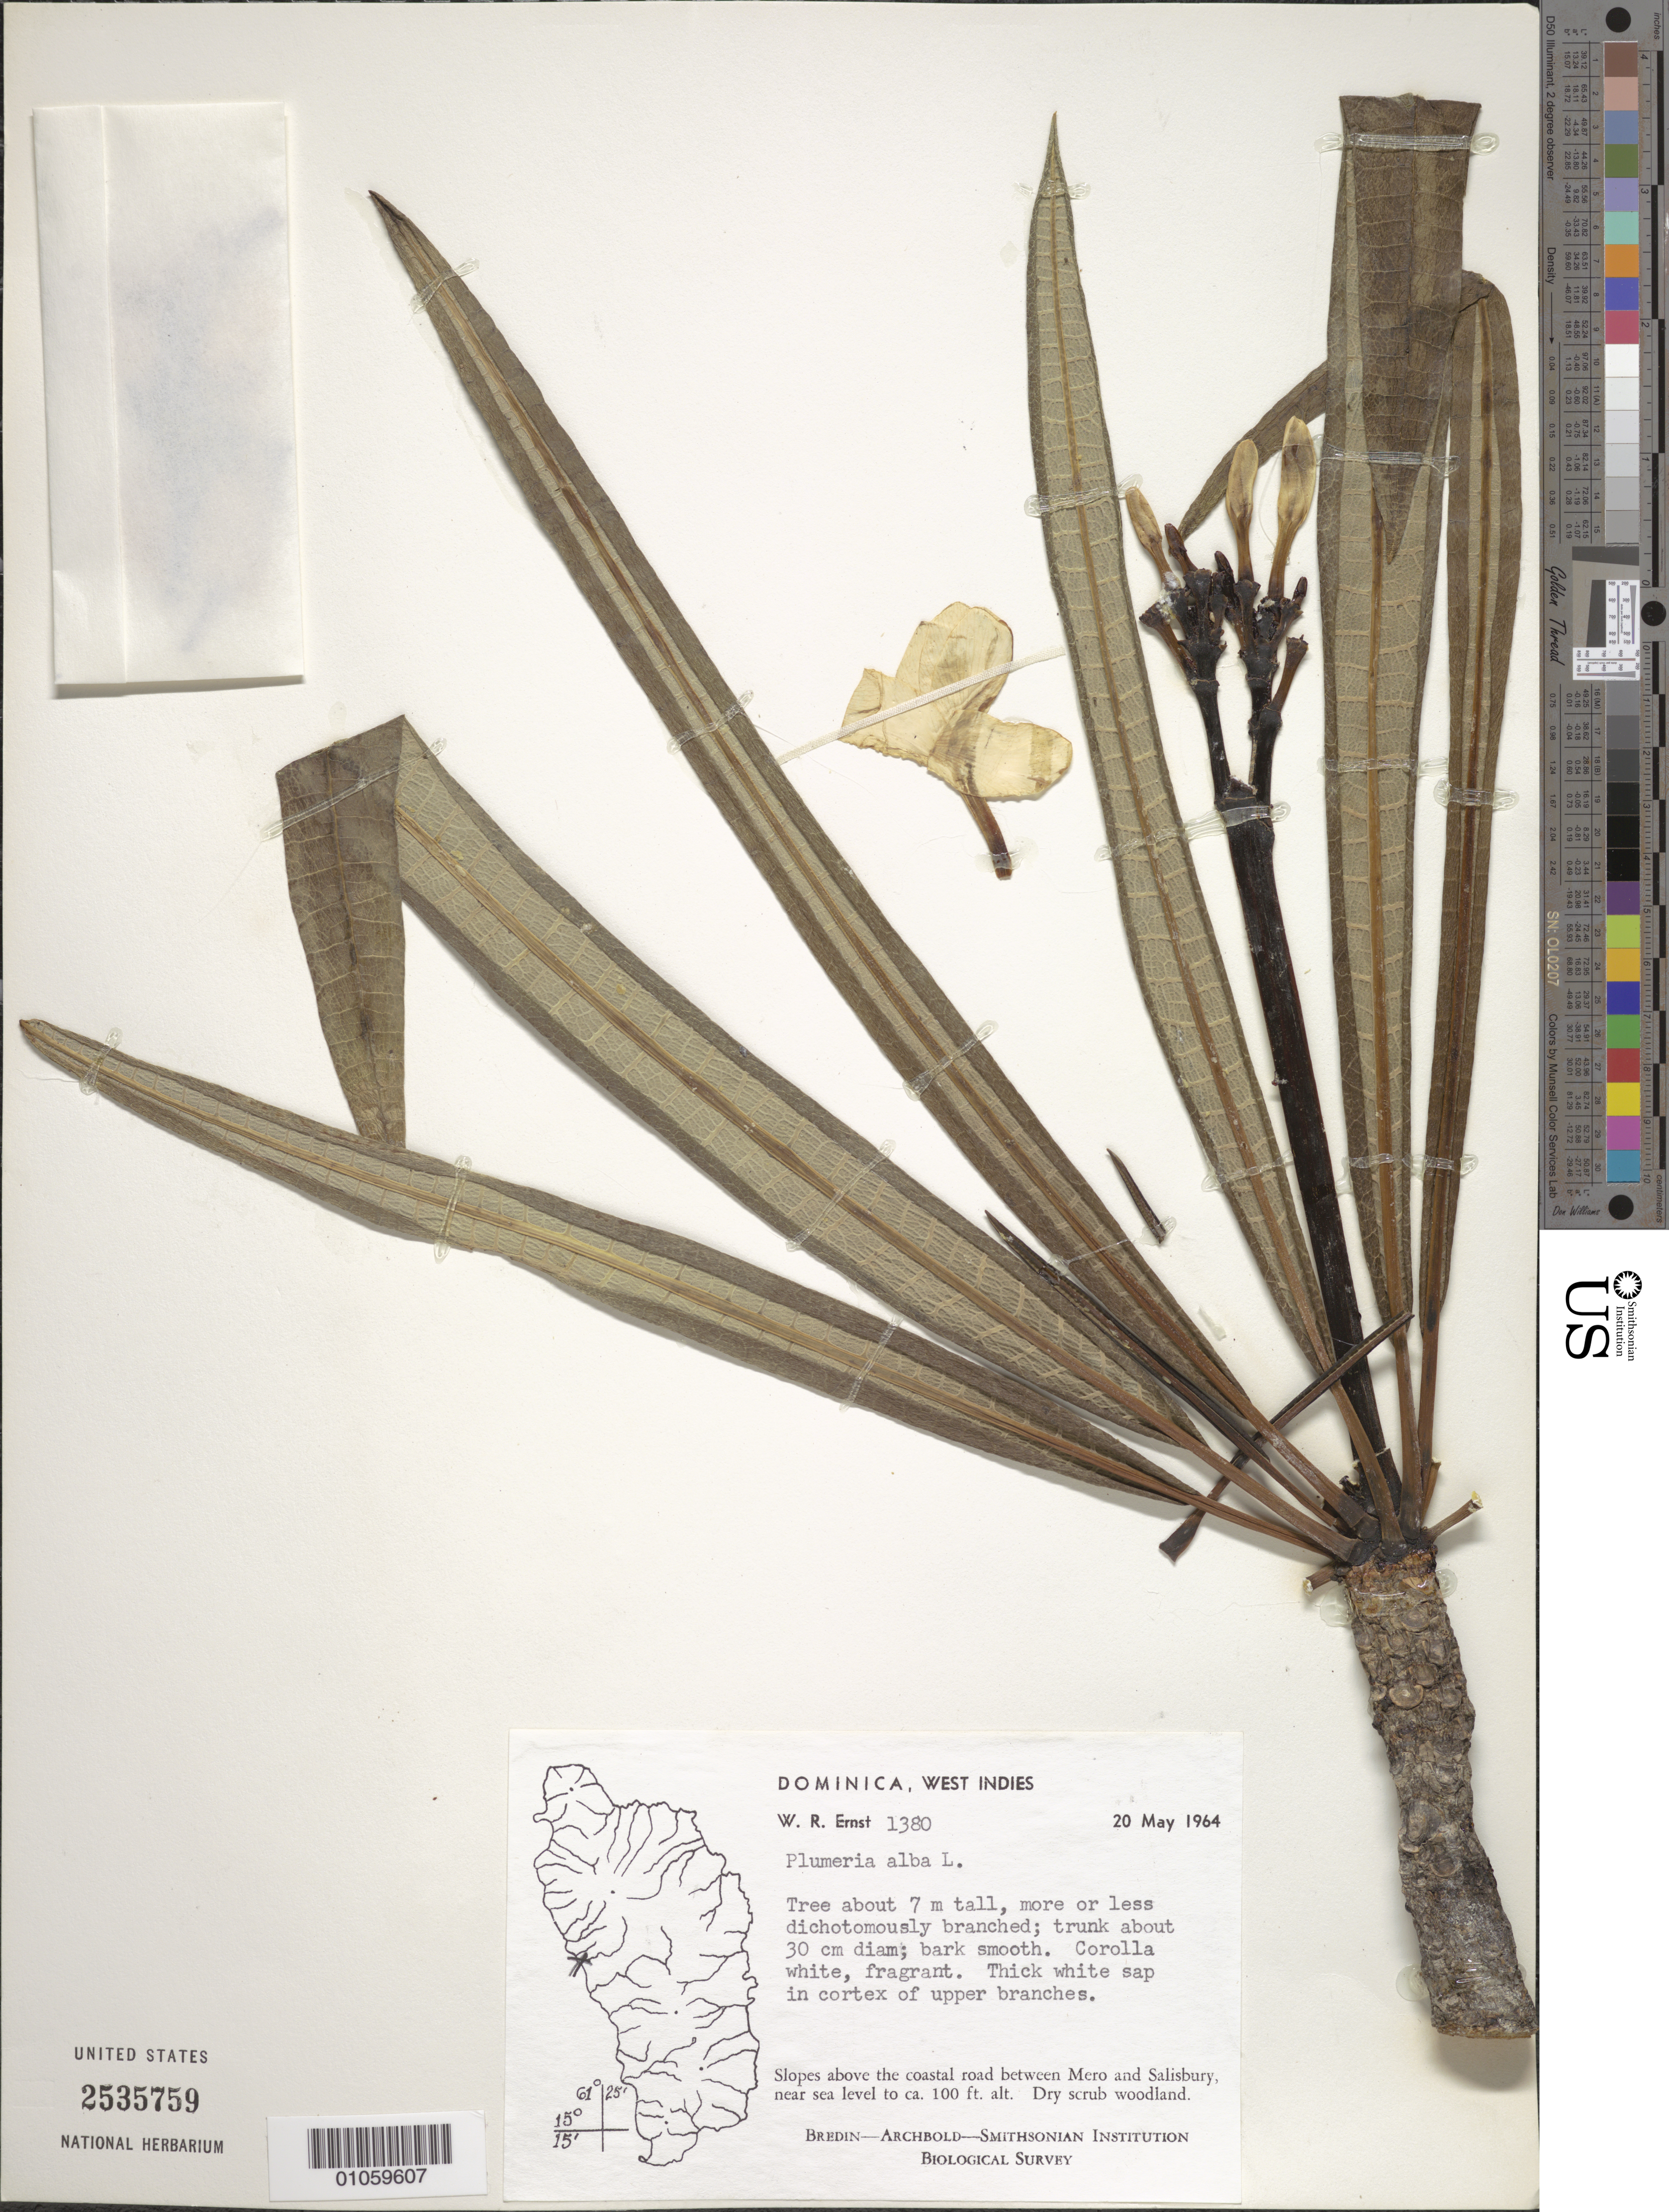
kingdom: Plantae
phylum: Tracheophyta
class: Magnoliopsida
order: Gentianales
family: Apocynaceae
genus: Plumeria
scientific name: Plumeria alba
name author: L.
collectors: W. R. Ernst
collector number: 1380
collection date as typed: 20 May 1964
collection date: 1964-05-20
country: Dominica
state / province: St. Joseph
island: Dominica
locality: Slopes above coastal road between Mero and Salisbury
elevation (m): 0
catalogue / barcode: US 2535759